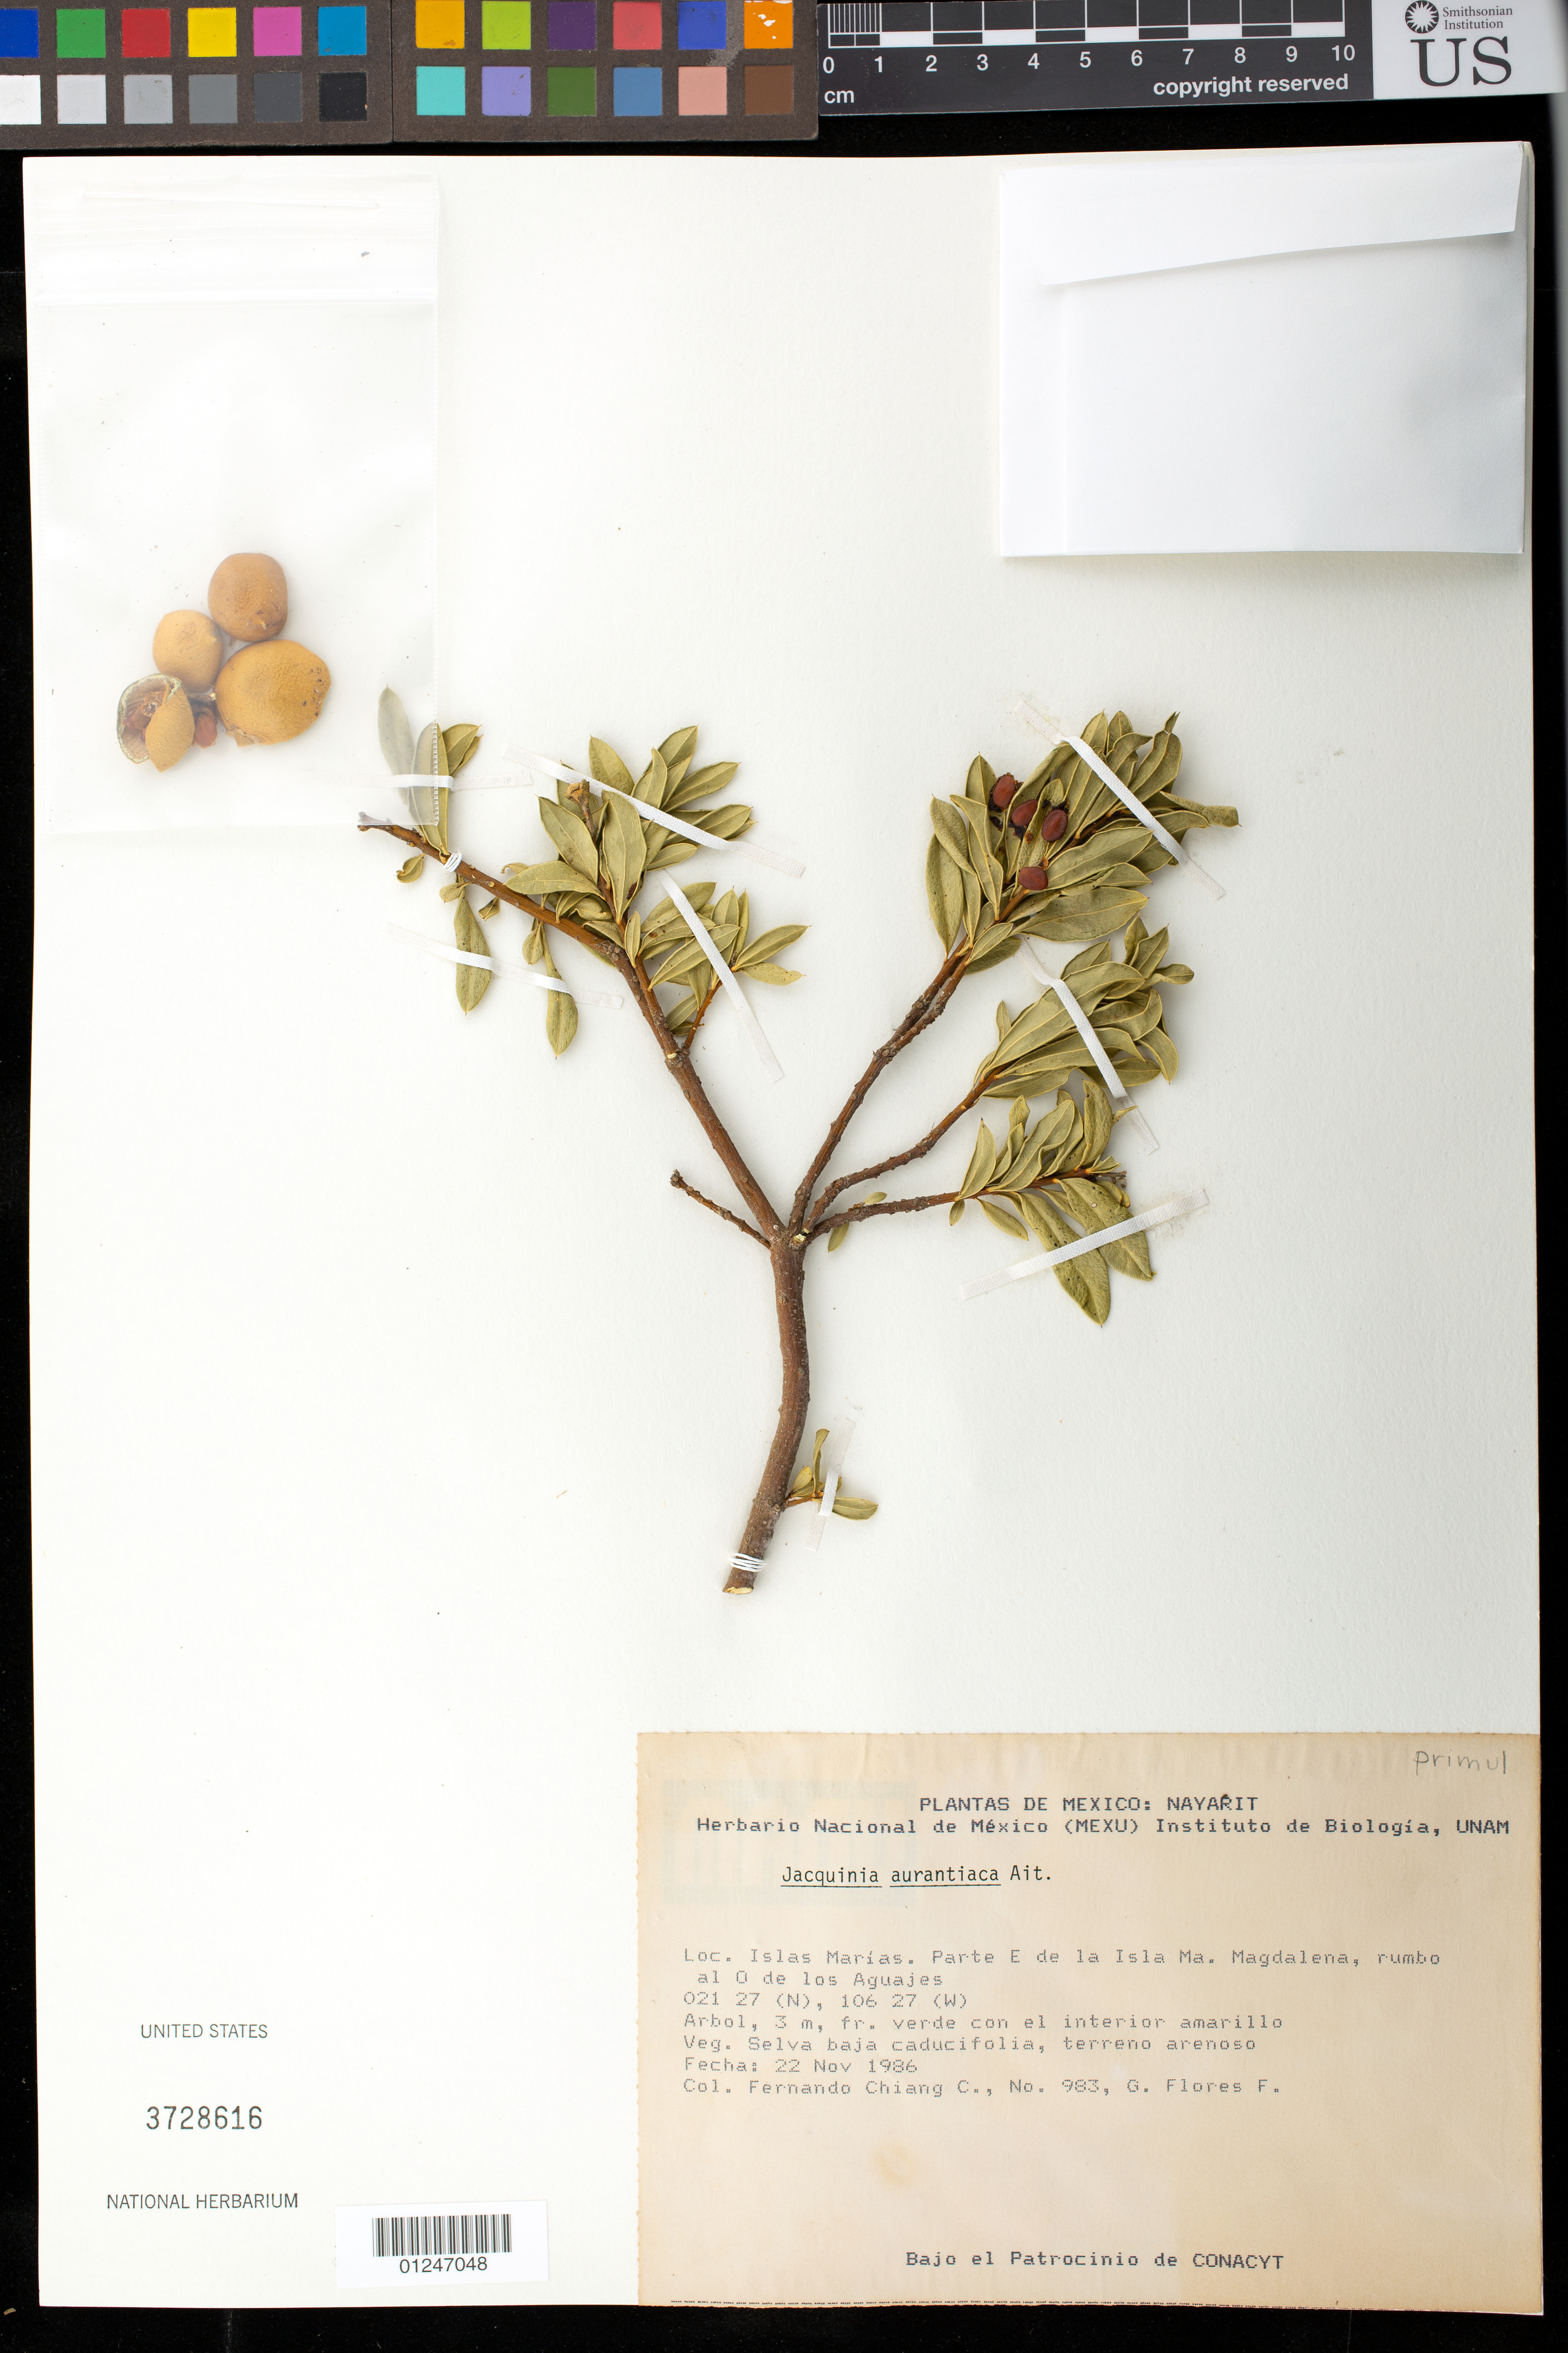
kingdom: Plantae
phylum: Tracheophyta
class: Magnoliopsida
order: Ericales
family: Primulaceae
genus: Jacquinia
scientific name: Jacquinia aurantiaca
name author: W.T. Aiton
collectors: F. Chiang C. & G. Flores F.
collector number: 983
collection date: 1986-11-22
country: Mexico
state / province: Nayarit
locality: Islas Marias. Parte E de la Isla Ma. Magdalena, rumbo al 0 de los Aguajes.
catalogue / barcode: US 3728616